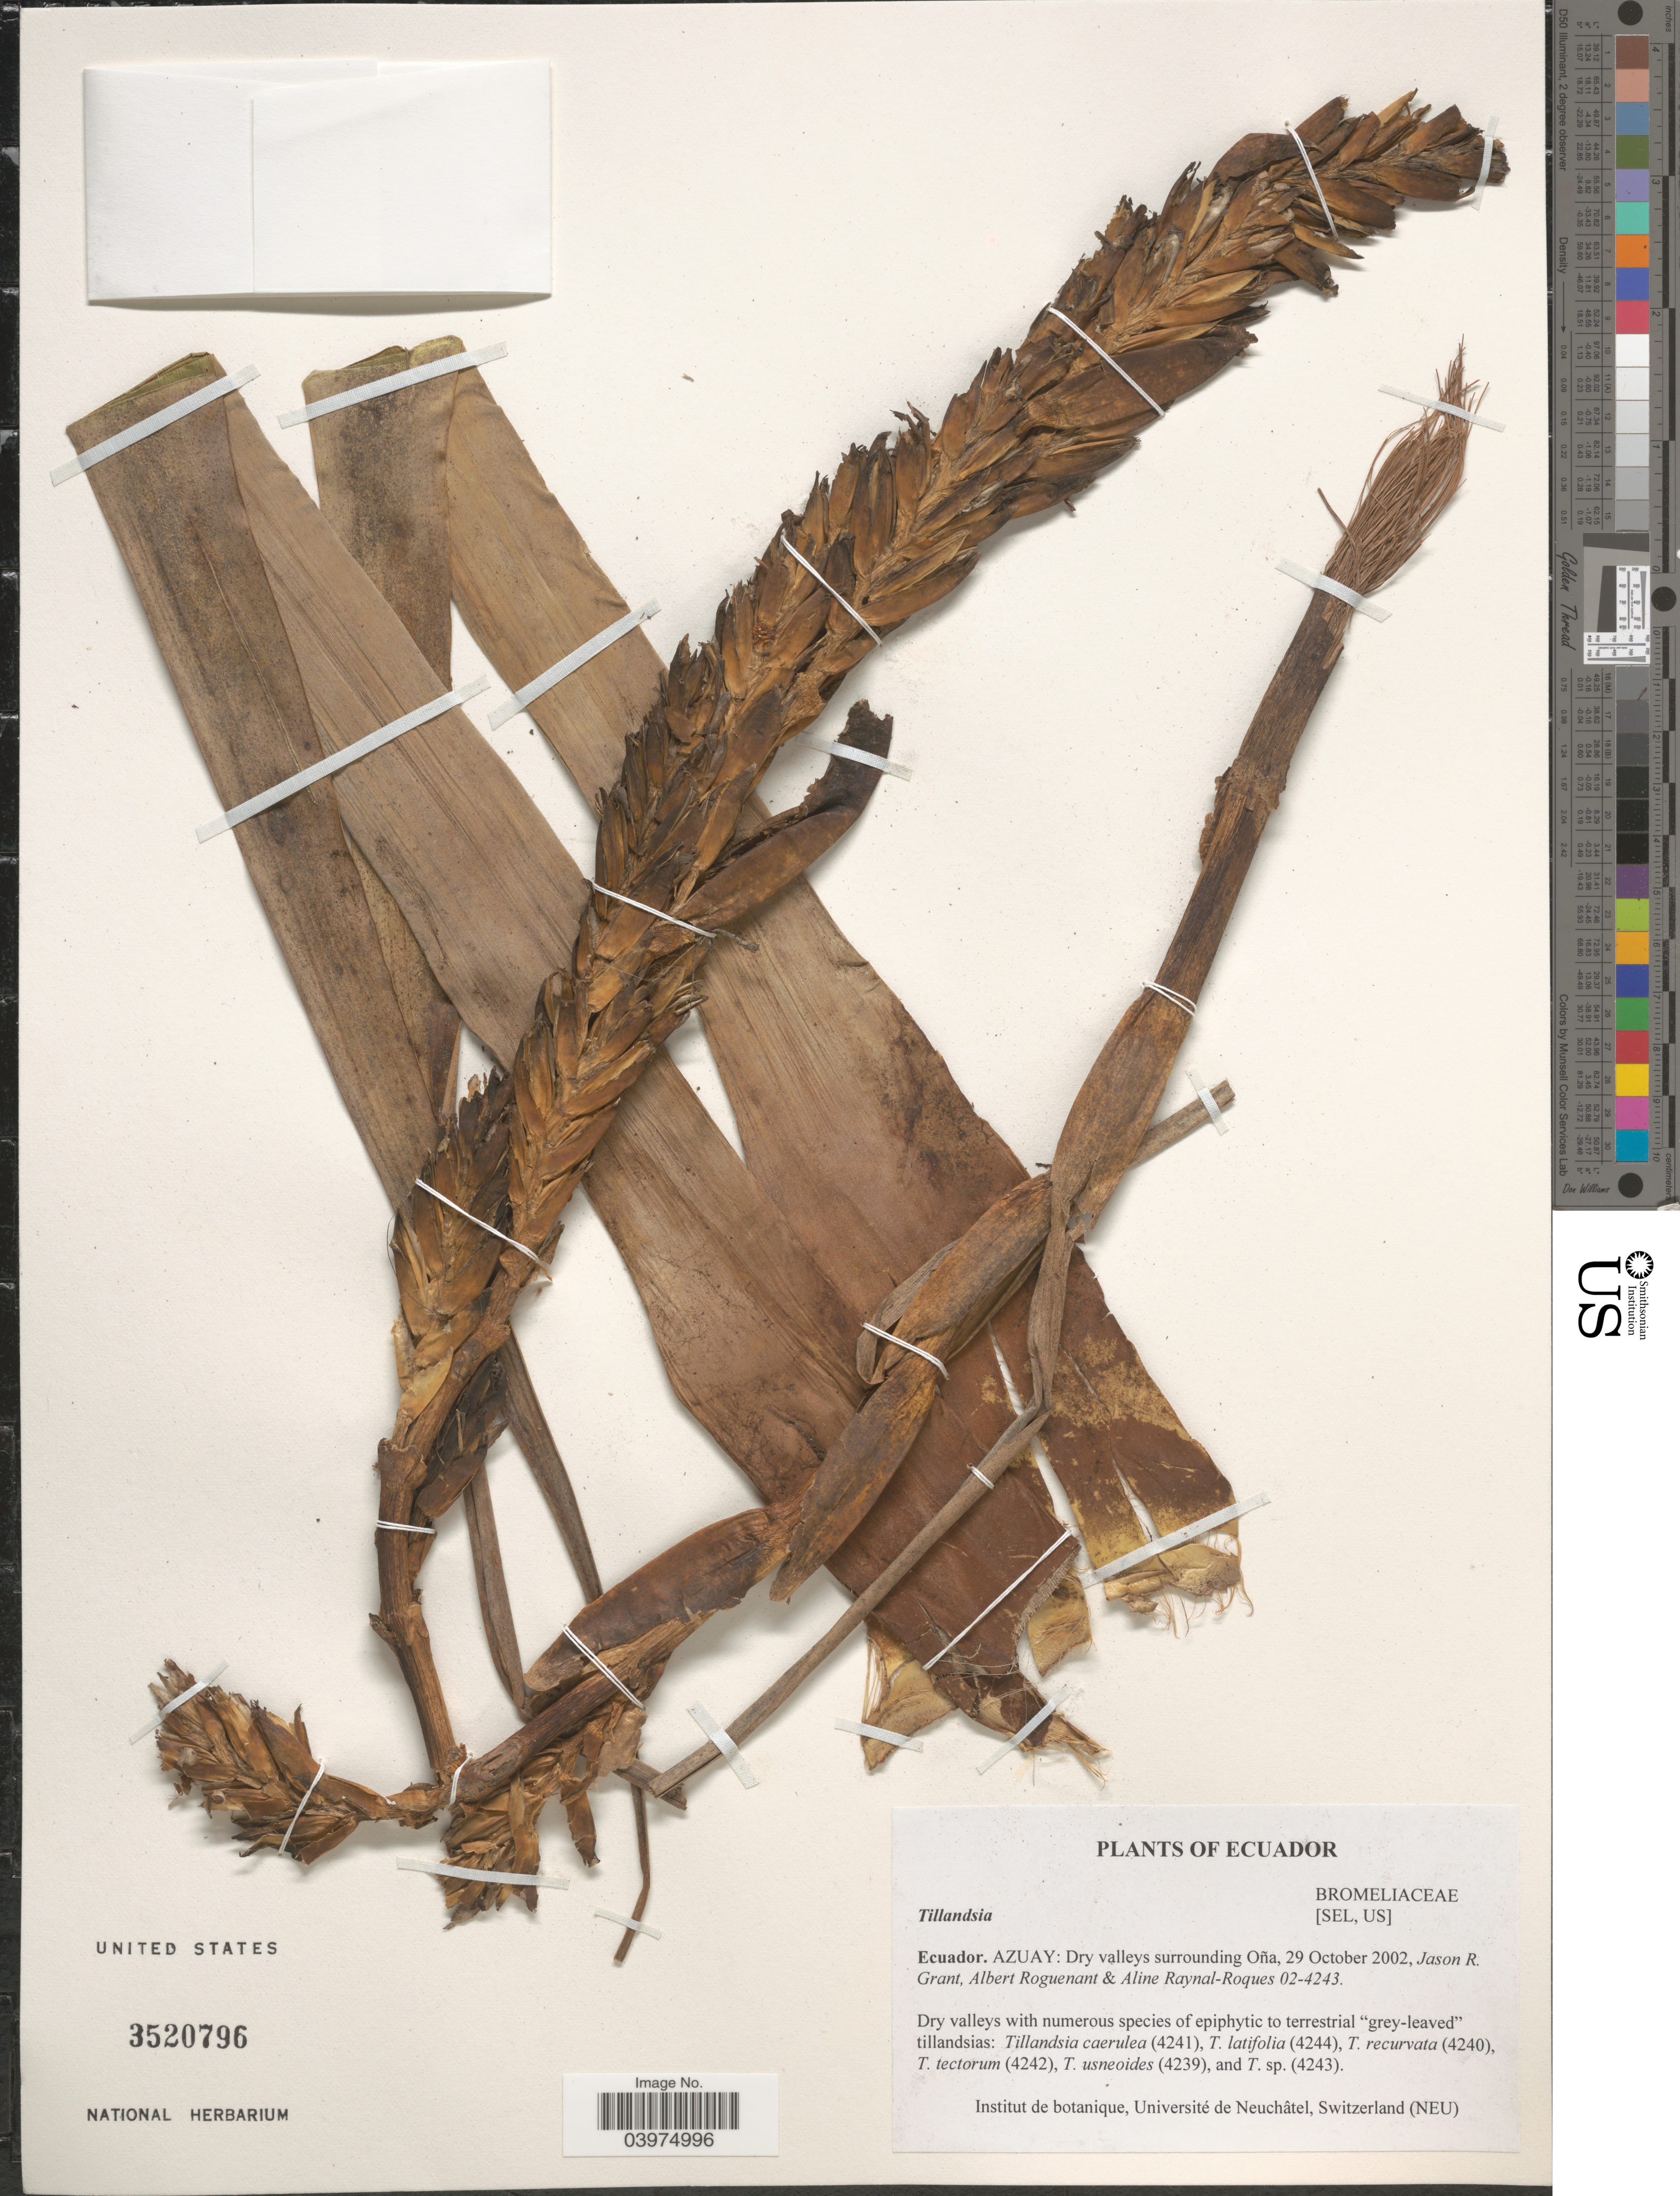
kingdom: Plantae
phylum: Tracheophyta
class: Liliopsida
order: Poales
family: Bromeliaceae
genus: Tillandsia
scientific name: Tillandsia sp.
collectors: J. R. Grant, A. Roguenant & A. M. Raynal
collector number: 02-4243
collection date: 2002-10-29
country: Ecuador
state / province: Azuay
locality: Dry valleys surrounding Oña.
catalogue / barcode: US 3520796